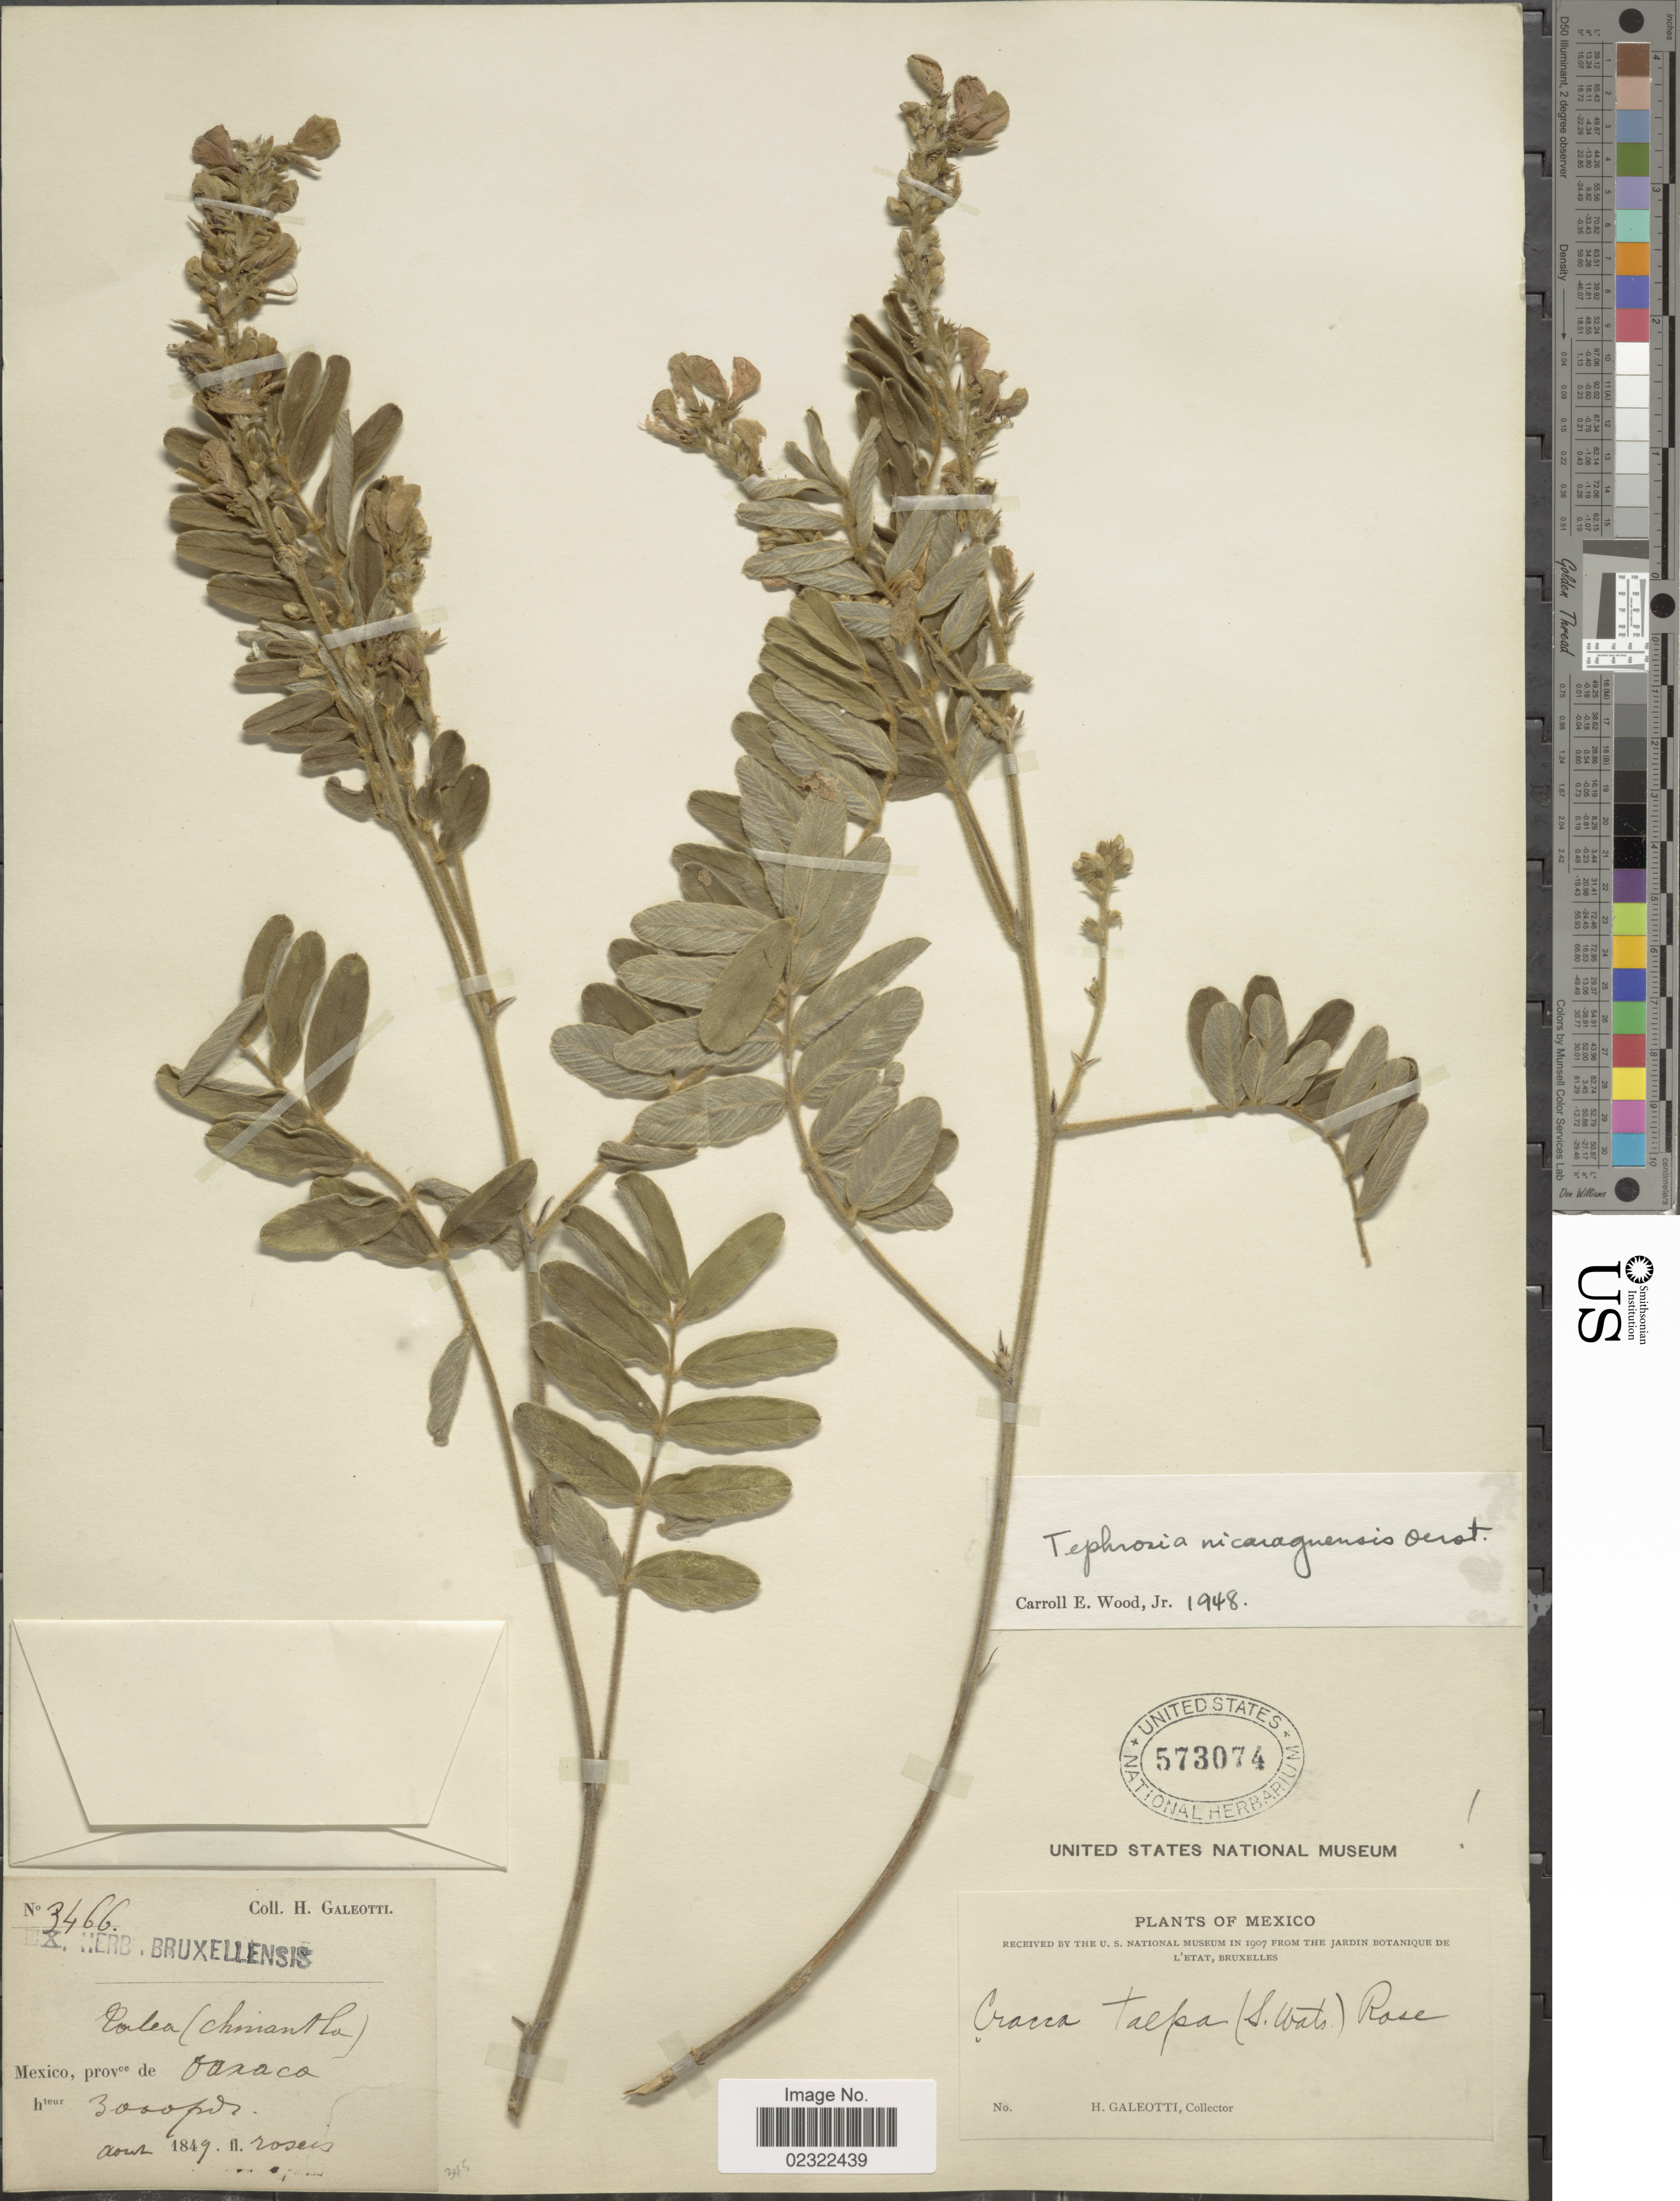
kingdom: Plantae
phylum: Tracheophyta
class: Magnoliopsida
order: Fabales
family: Fabaceae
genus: Tephrosia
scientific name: Tephrosia nicaraguensis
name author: Oerst.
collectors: H. G. Galeotti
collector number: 3466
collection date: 1849-08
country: Mexico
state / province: Oaxaca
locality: Mexico, provce de Oaxaca.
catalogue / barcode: US 573074